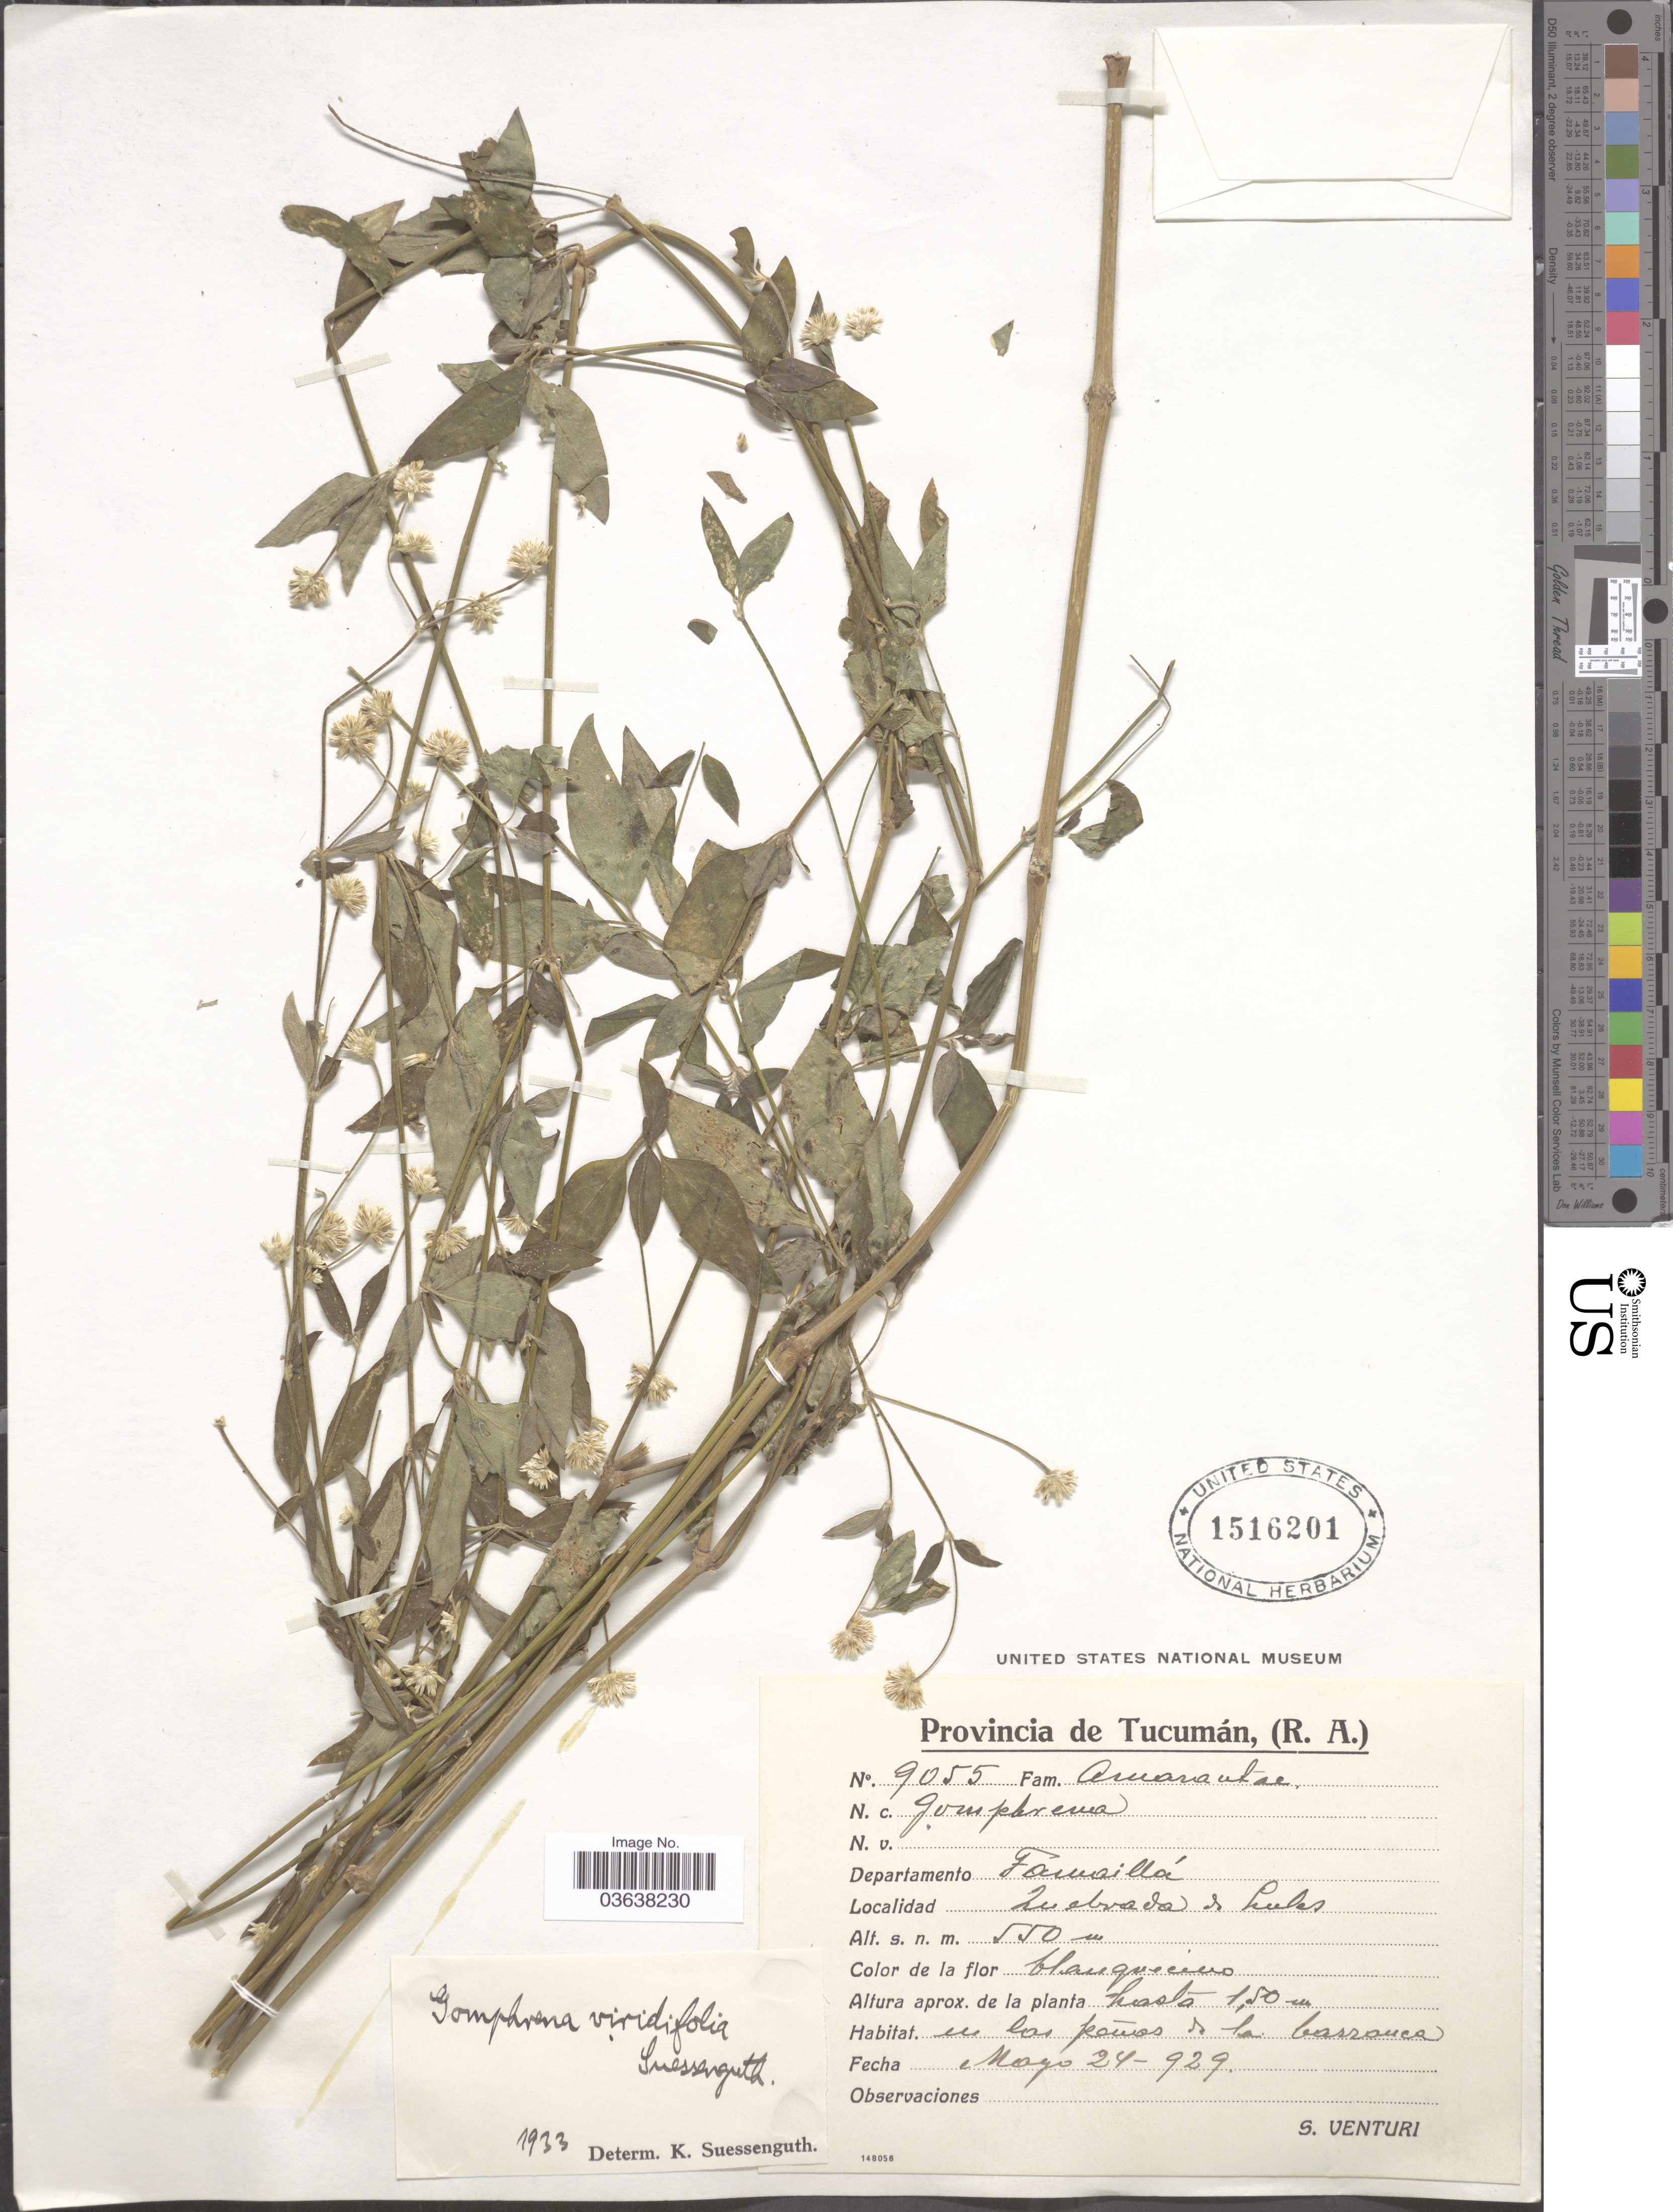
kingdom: Plantae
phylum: Tracheophyta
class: Magnoliopsida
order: Caryophyllales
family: Amaranthaceae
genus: Gomphrena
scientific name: Gomphrena viridifolia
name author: Sussenguth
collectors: S. Venturi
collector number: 9055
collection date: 1929-05-24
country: Argentina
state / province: Tucuman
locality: Departamento Famaillá. Quebrada de Lules.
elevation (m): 550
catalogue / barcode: US 1516201